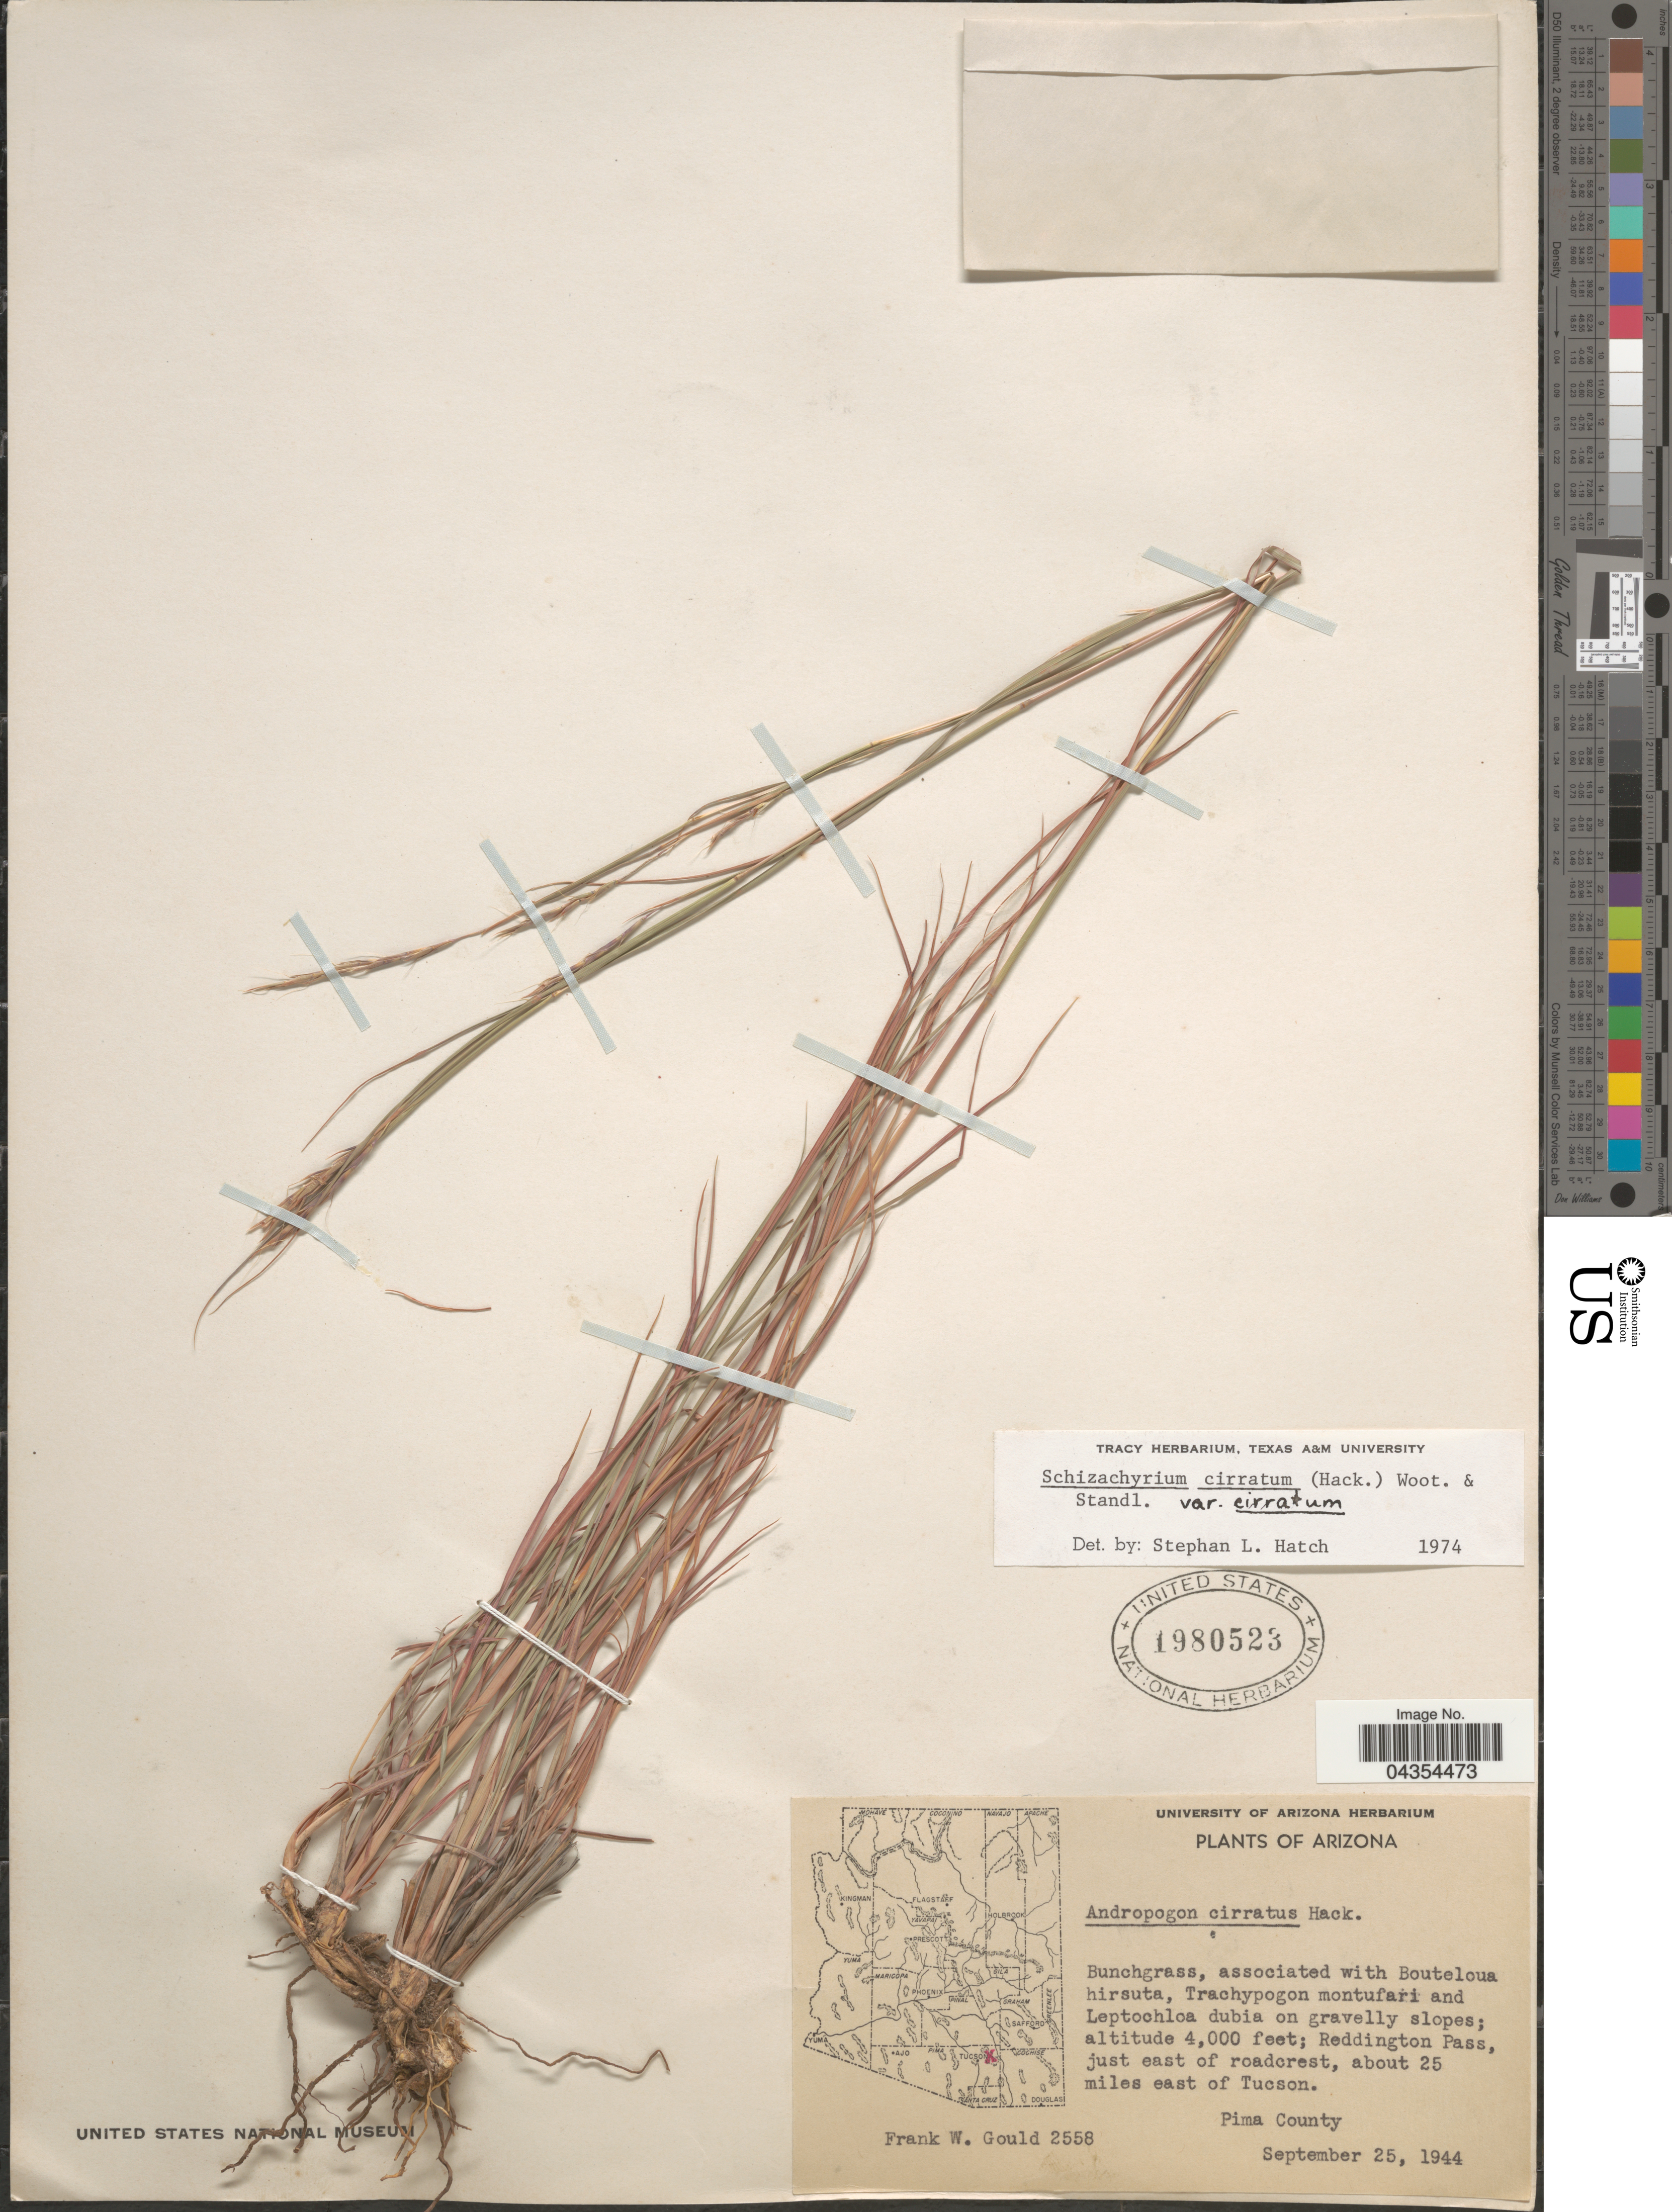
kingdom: Plantae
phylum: Tracheophyta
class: Liliopsida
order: Poales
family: Poaceae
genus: Schizachyrium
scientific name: Schizachyrium cirratum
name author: (Hack.) Wooton & Standl.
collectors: F. W. Gould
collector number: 2558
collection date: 1944-09-25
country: United States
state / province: Arizona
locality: Reddington Pass, just east of roadcrest, about 25 miles east of Tucson. Pima County.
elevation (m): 1219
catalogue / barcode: US 1980523